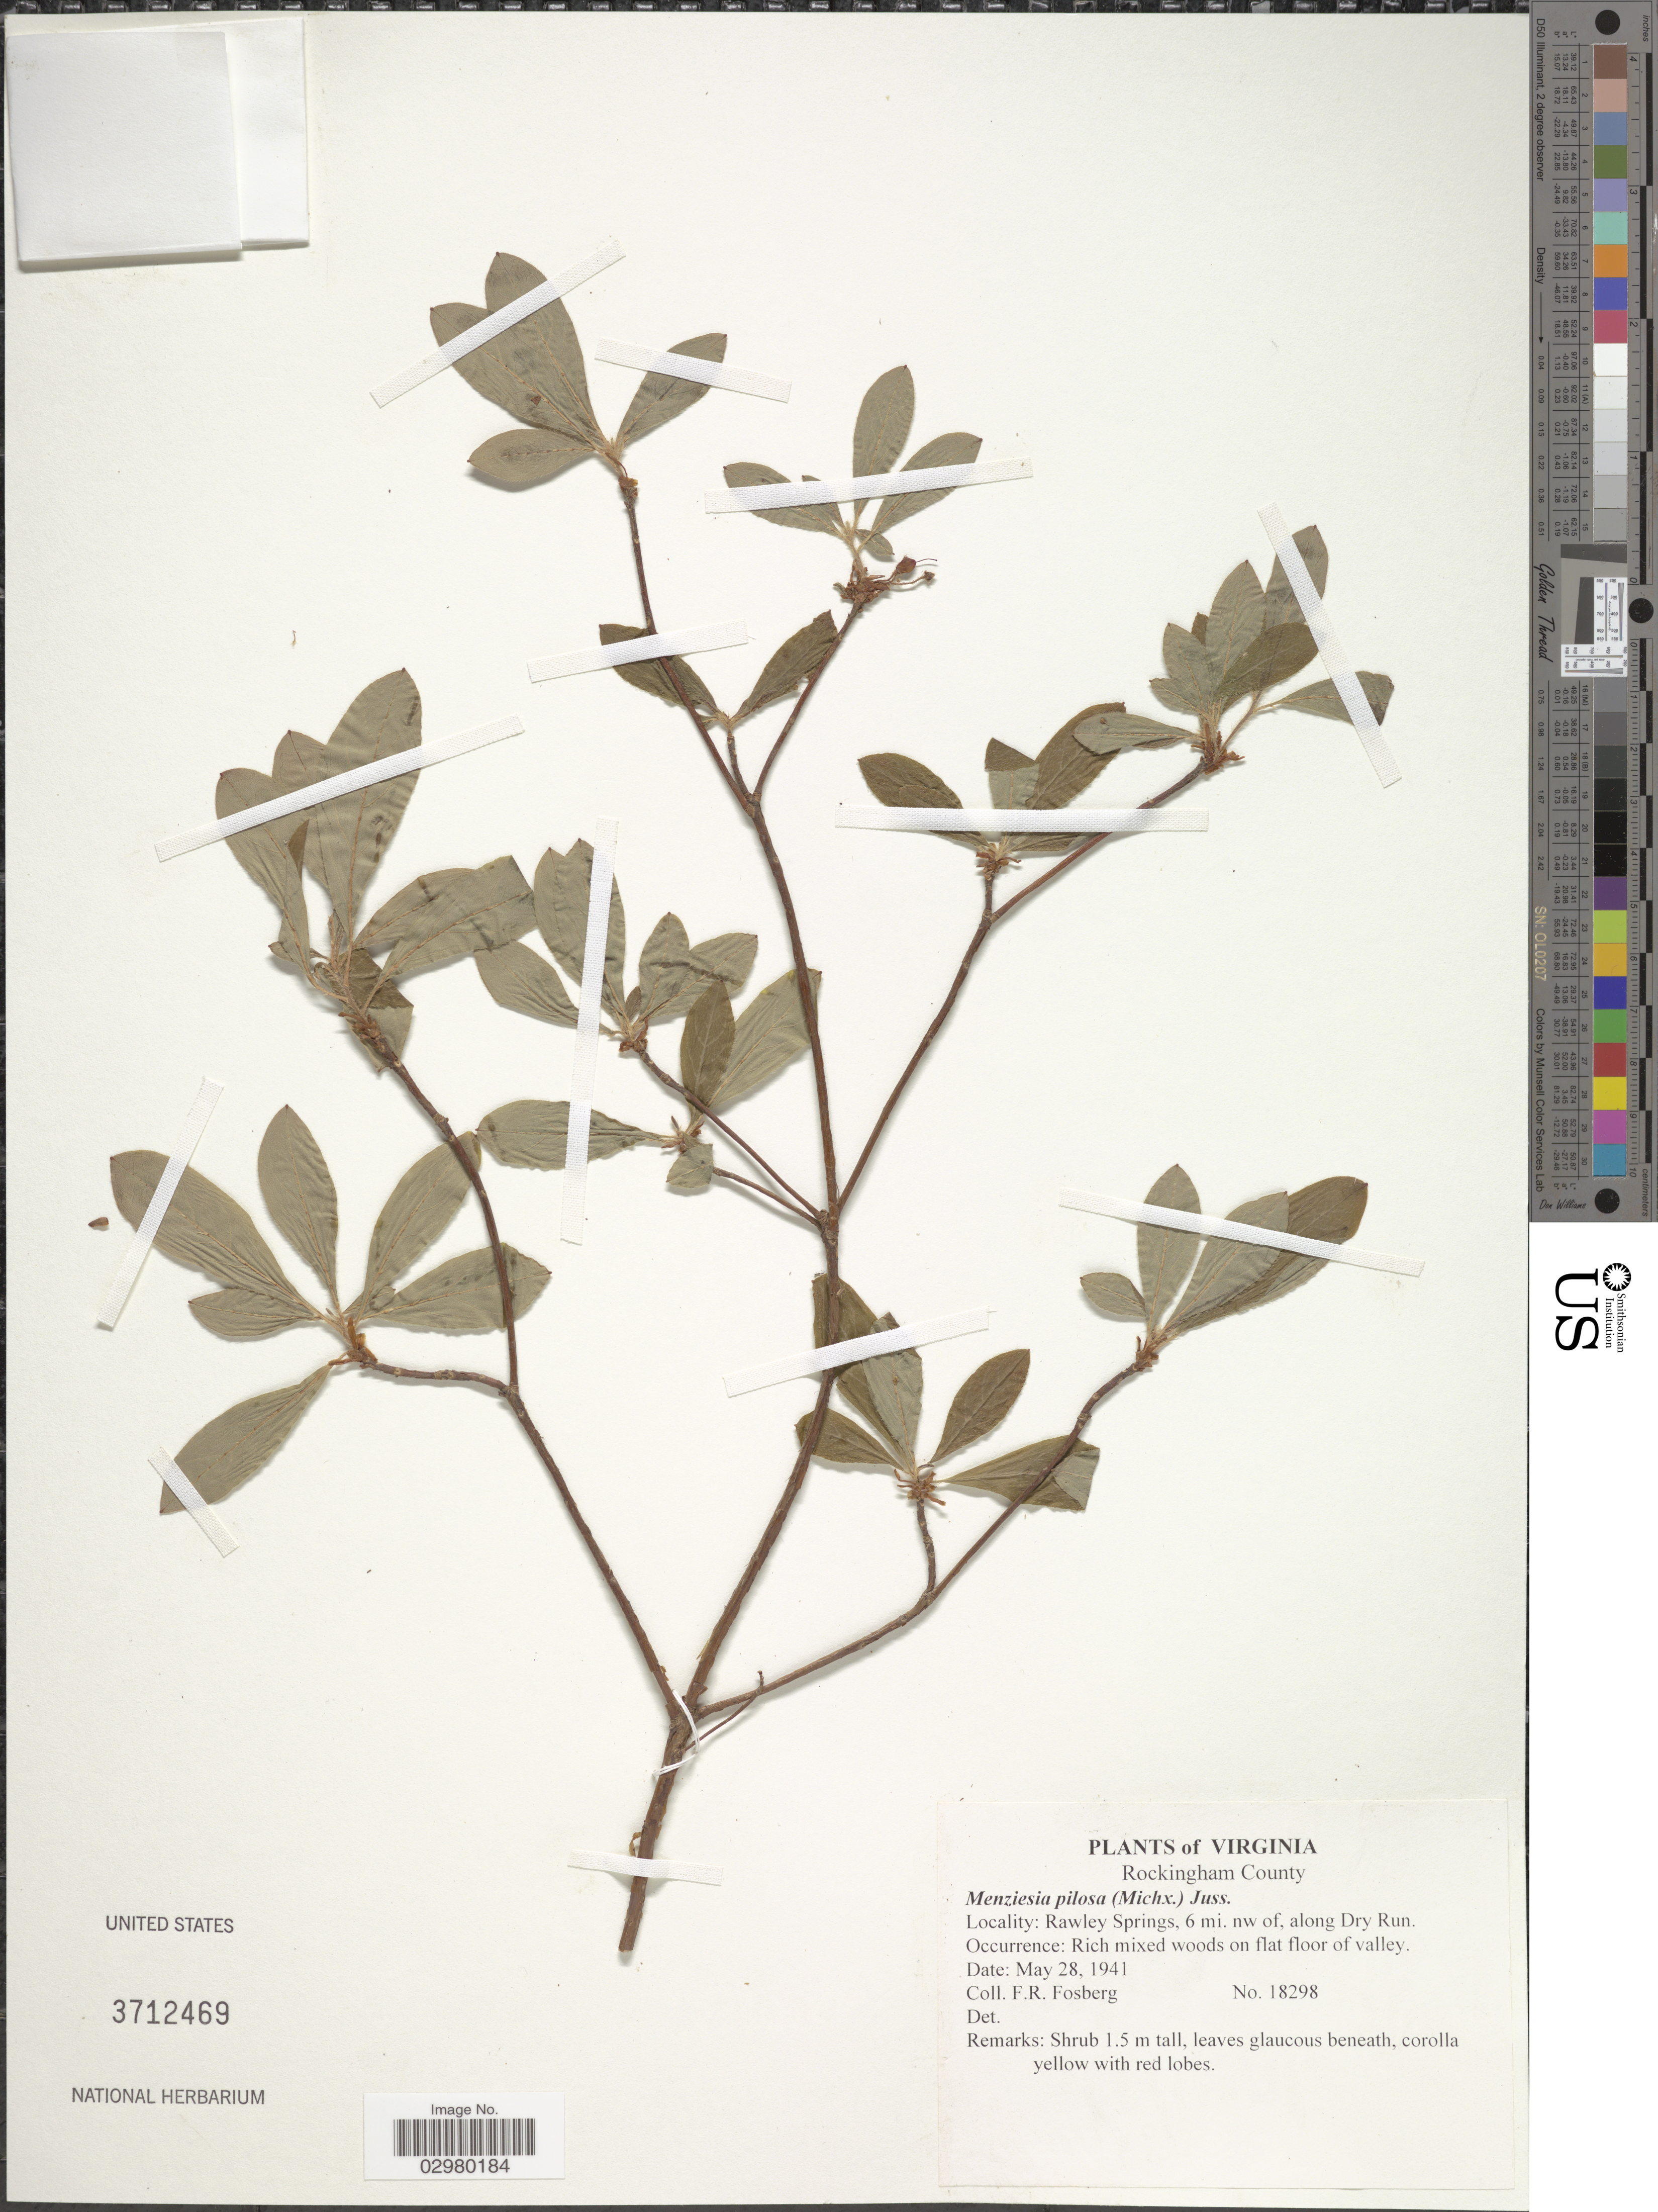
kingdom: Plantae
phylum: Tracheophyta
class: Magnoliopsida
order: Ericales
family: Ericaceae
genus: Menziesia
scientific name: Menziesia pilosa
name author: (Michx.) Juss.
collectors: F. R. Fosberg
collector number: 18298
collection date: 1941-05-28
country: United States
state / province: Virginia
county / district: Rockingham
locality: Rawley Springs, 6 mi. nw of, along Dry Run.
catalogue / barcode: US 3712469